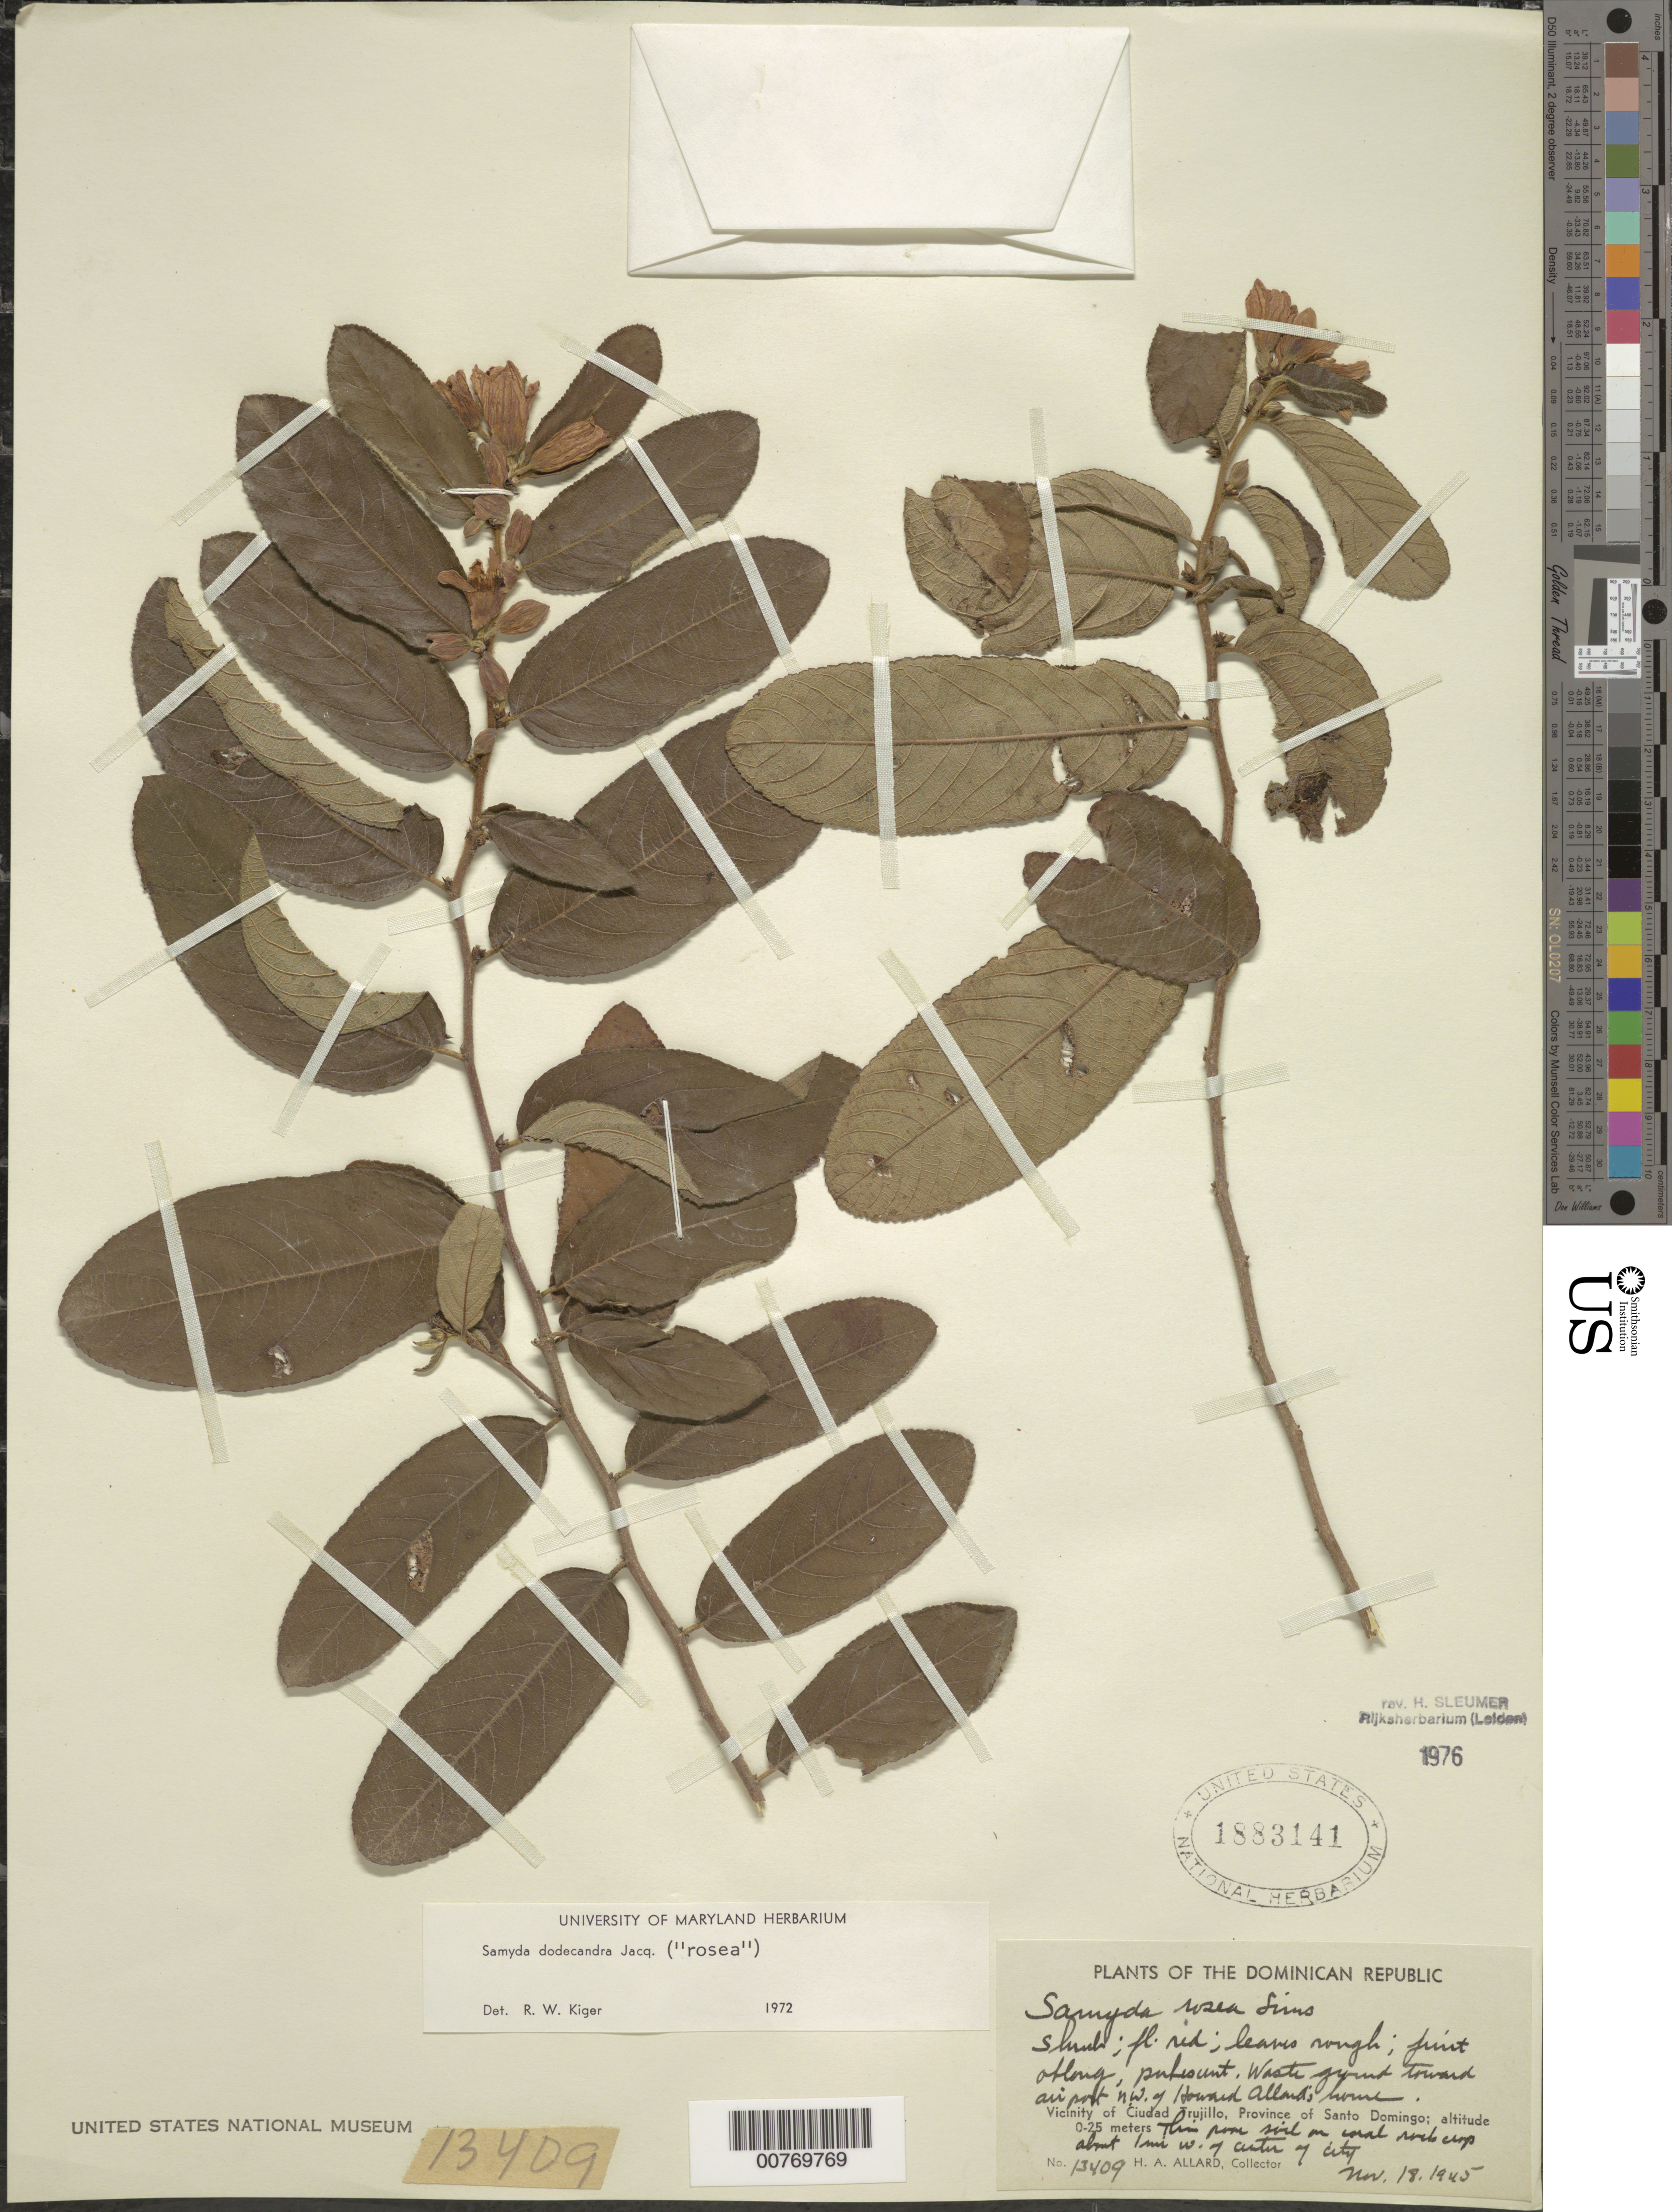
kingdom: Plantae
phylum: Tracheophyta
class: Magnoliopsida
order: Malpighiales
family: Salicaceae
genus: Casearia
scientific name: Casearia dodecandra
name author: (Jacq.) T. Samar. & M.H. Alford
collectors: H. A. Allard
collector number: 13409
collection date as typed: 18 Nov 1945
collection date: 1945-11-18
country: Dominican Republic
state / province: Santo Domingo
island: Hispaniola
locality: Vicinity of Ciudad Trujillo, toward airport NW of Howard Allard home.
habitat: Waste ground, coral rocks crop about 1 mile W of center of city.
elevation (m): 0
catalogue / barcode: US 1883141